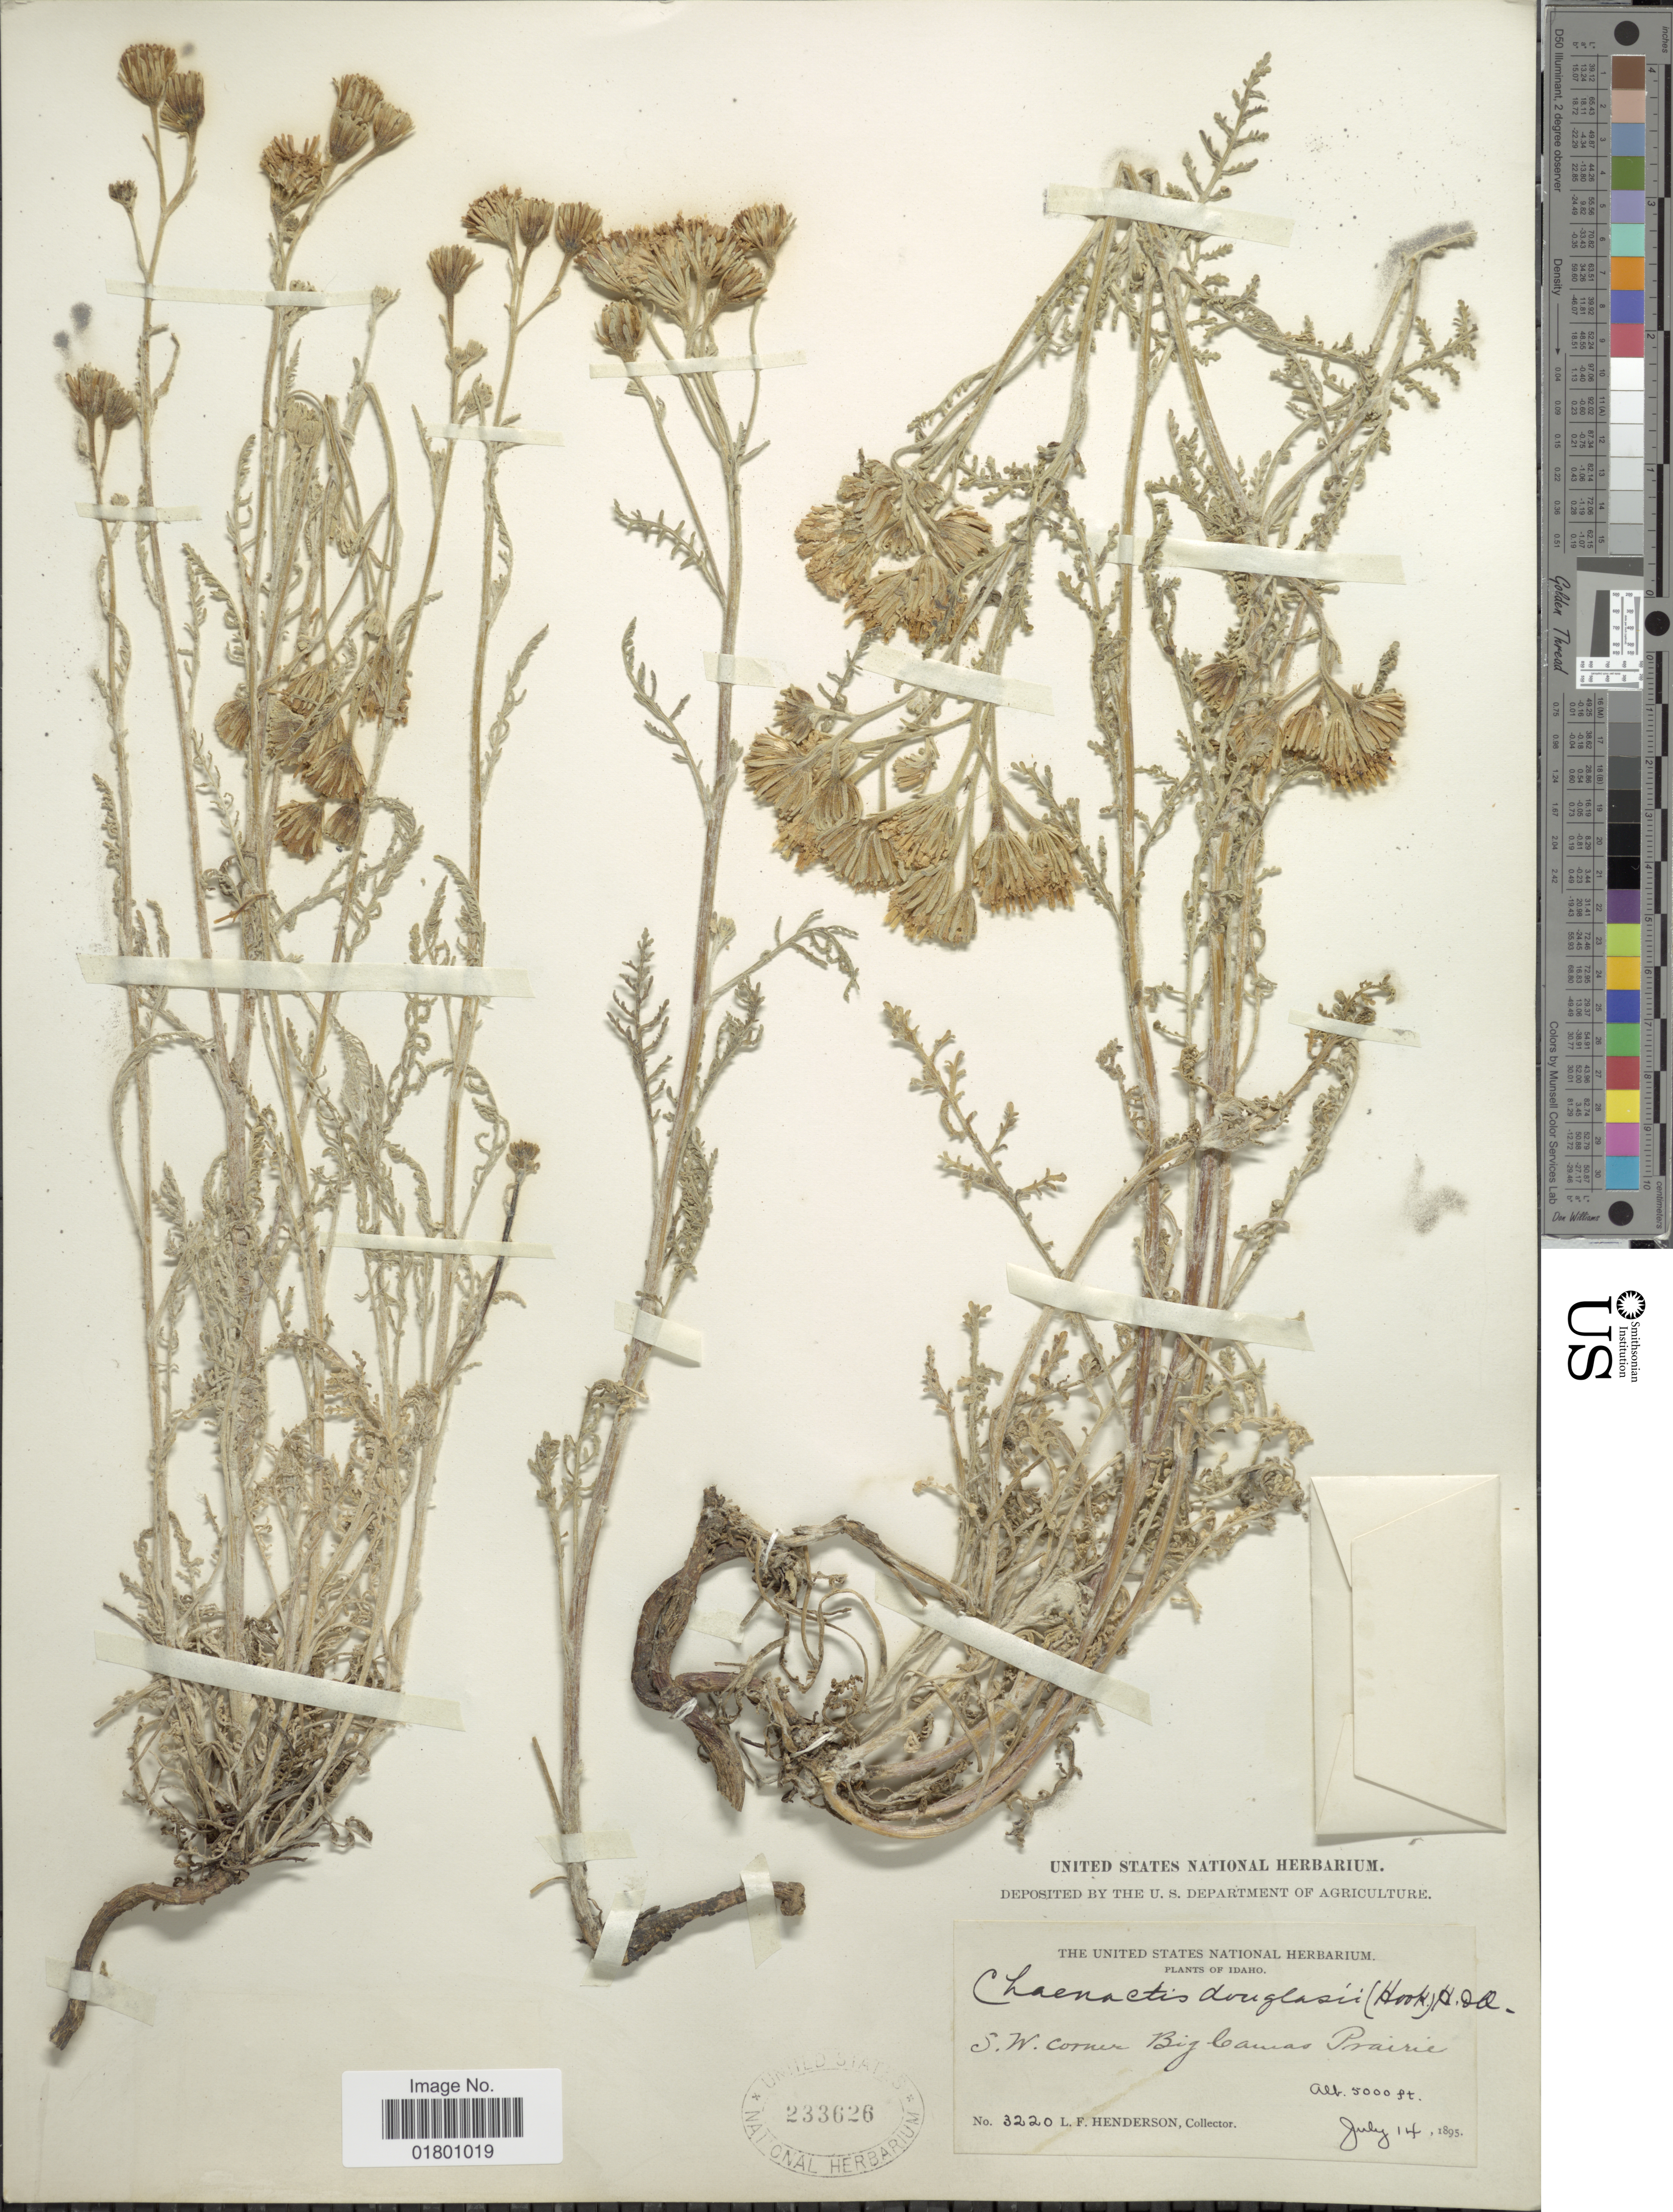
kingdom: Plantae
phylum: Tracheophyta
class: Magnoliopsida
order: Asterales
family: Asteraceae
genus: Chaenactis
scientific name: Chaenactis douglasii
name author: Hook. & Arn.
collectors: L. Henderson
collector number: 3220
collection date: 1895-07-14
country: United States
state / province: Idaho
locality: S.W. Corner Big Camas Prairie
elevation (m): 1524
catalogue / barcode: US 233626